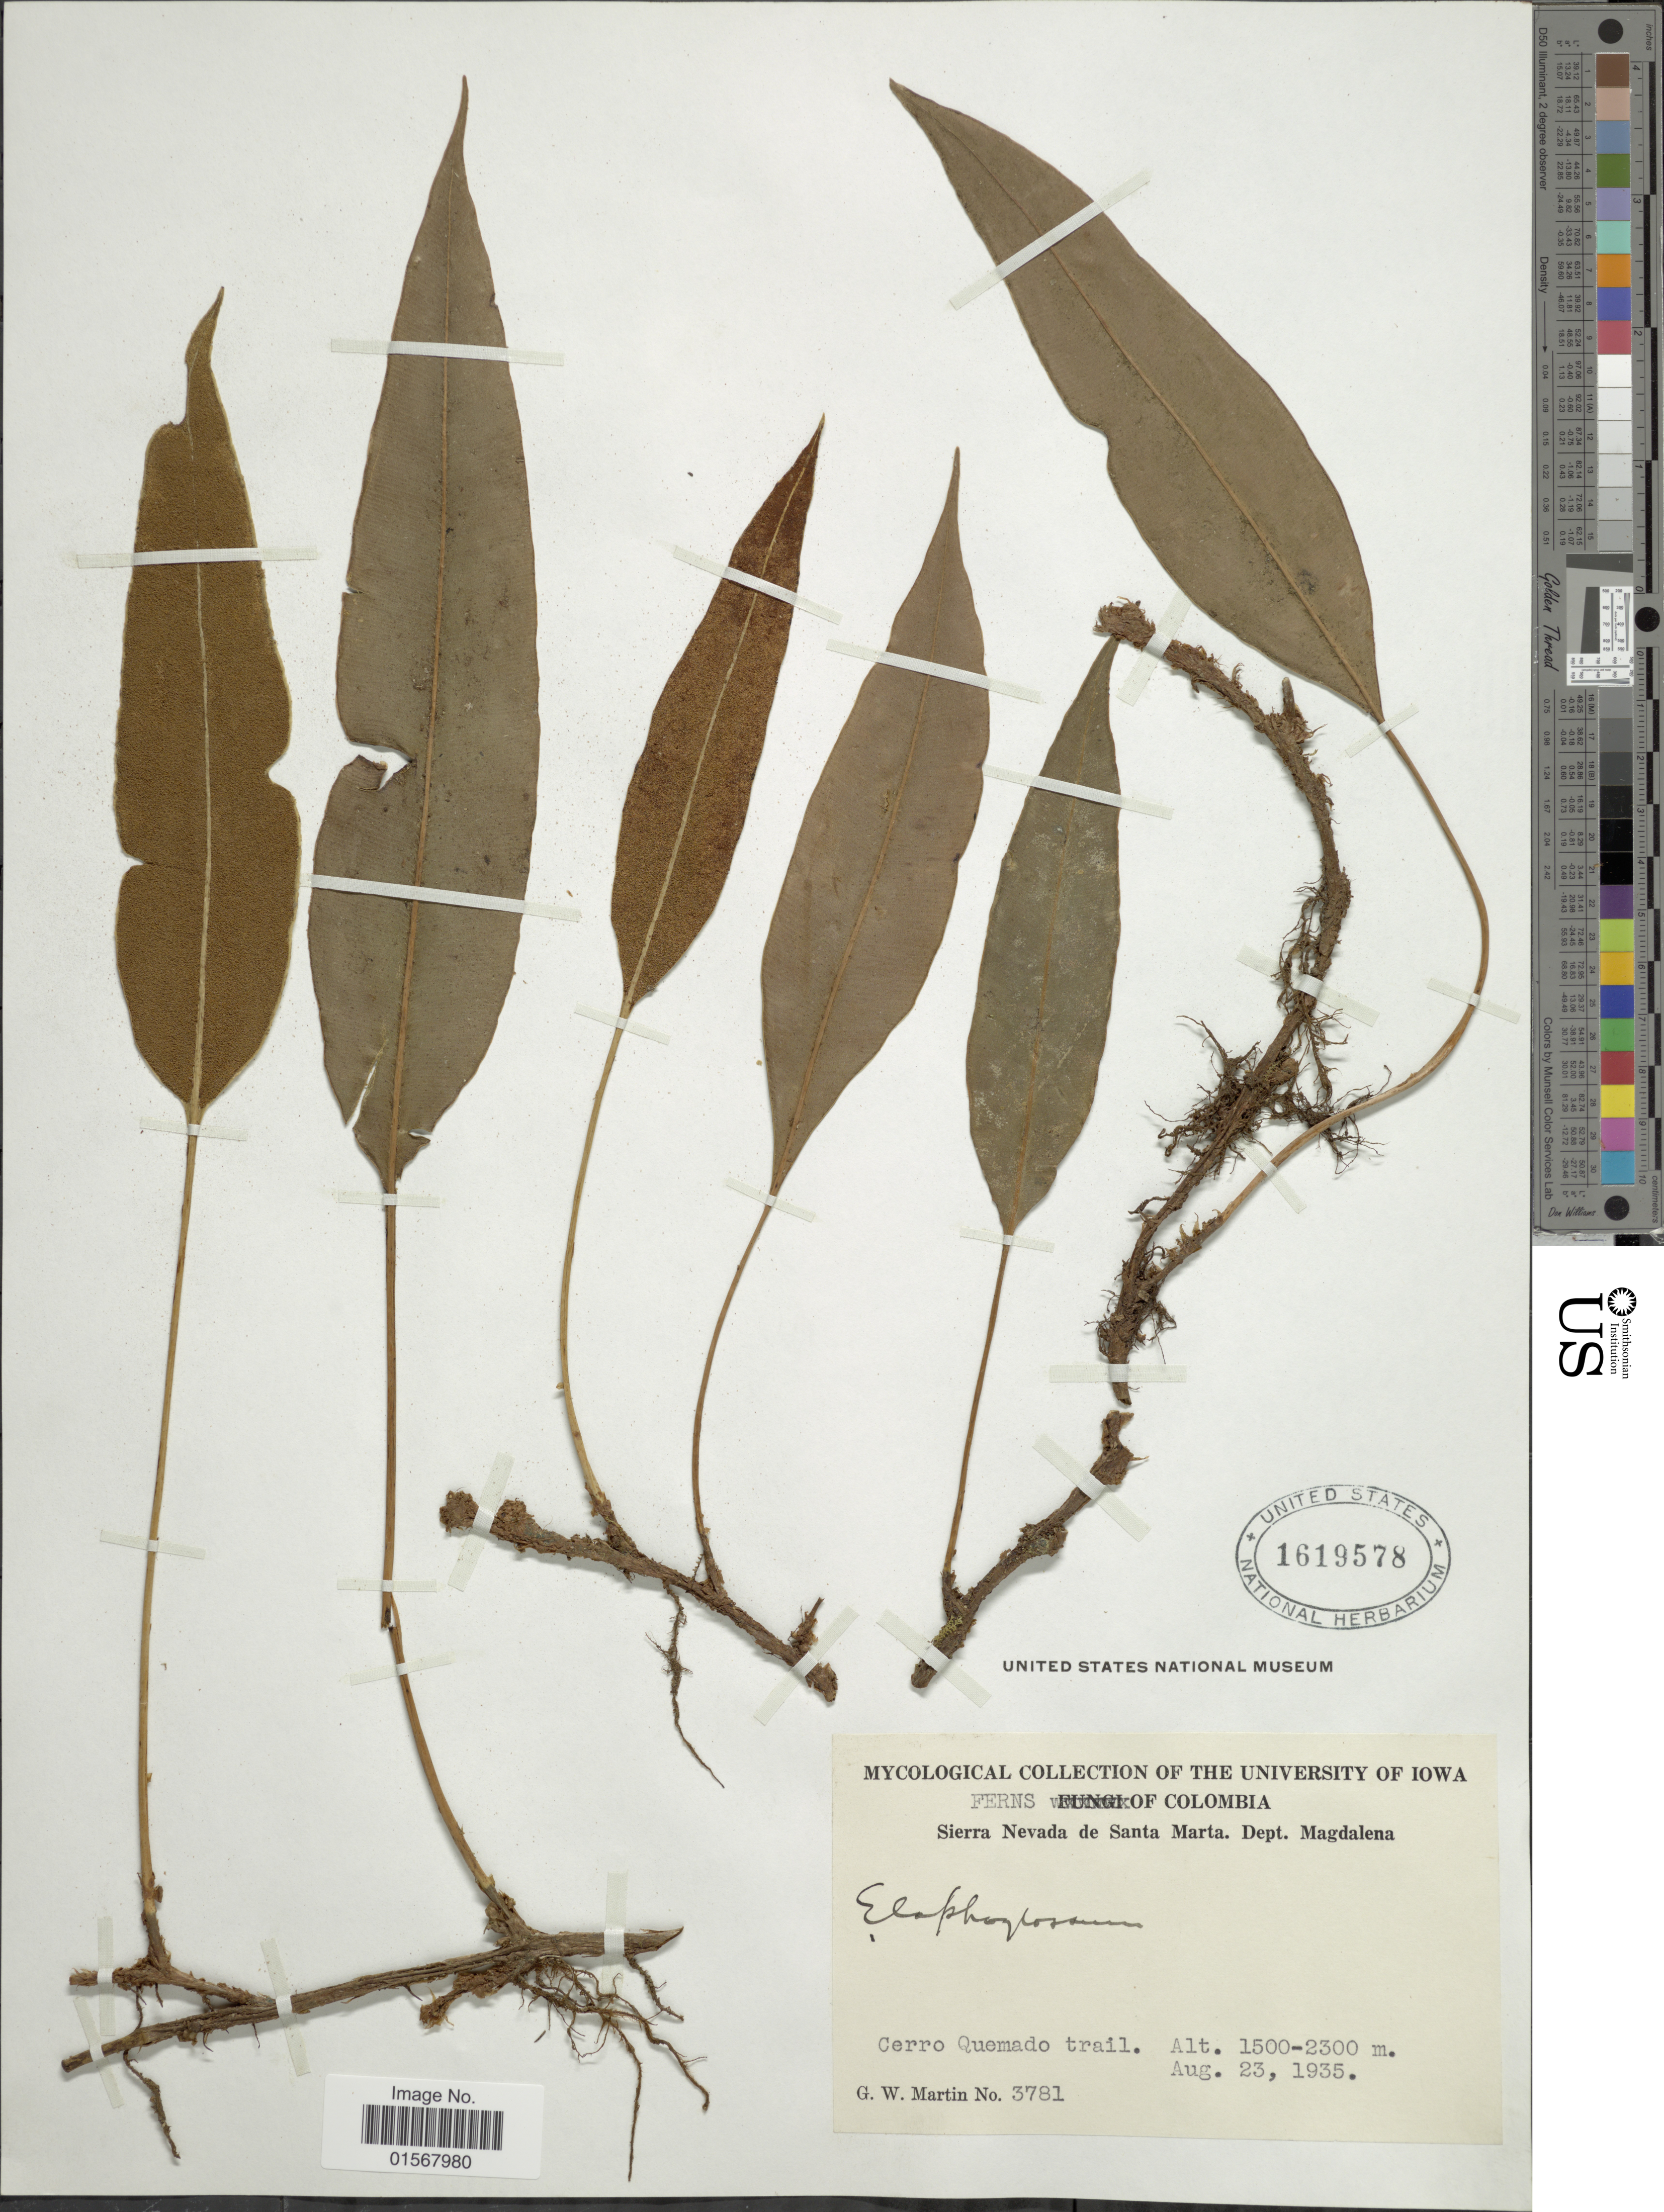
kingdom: Plantae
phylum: Tracheophyta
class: Polypodiopsida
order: Polypodiales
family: Dryopteridaceae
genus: Elaphoglossum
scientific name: Elaphoglossum sp.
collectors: G. W. Martin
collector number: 37891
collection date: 1935-08-23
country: Colombia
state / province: Magdalena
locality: Sierra Nevada de Santa Marta, Dept. Magadalena, Cerro Quemado trail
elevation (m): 1500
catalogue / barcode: US 1619578